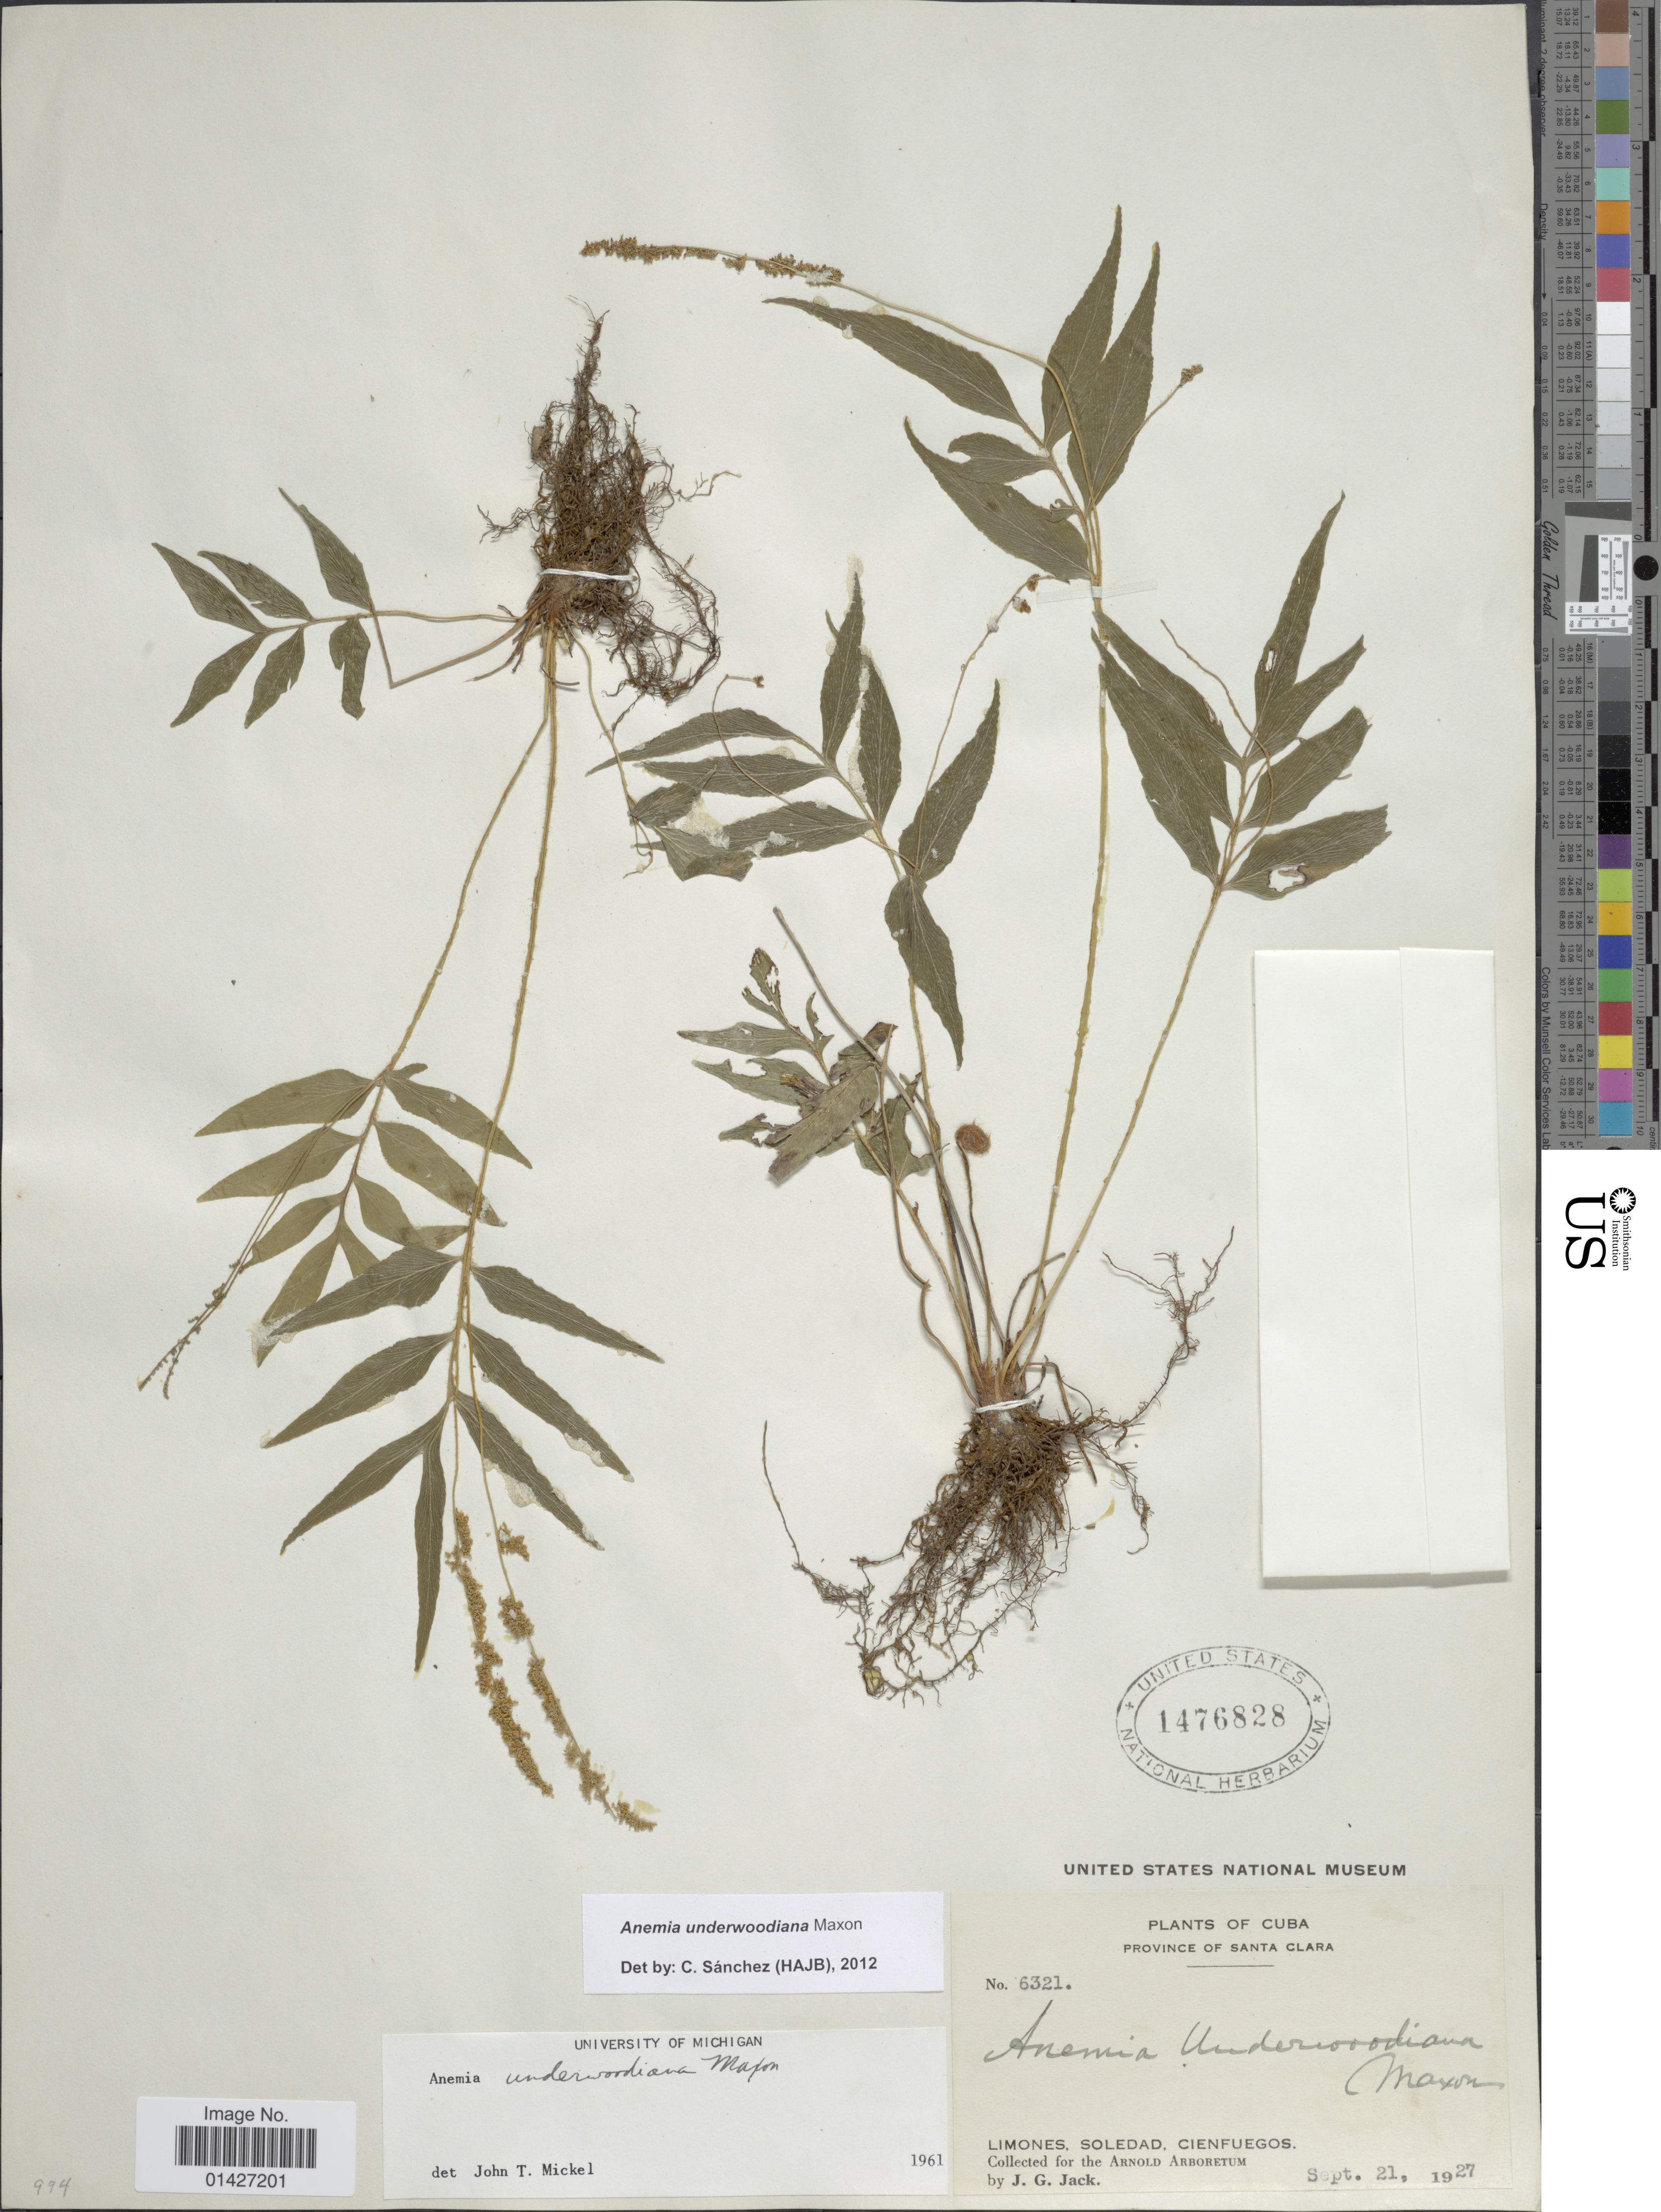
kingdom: Plantae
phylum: Tracheophyta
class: Polypodiopsida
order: Schizaeales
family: Anemiaceae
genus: Anemia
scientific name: Anemia underwoodiana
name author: Maxon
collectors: J. G. Jack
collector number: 6321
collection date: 1927-09-21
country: Cuba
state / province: Las Villas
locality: Province of Santa Clara. Limones, Soledad, Cienfuegos.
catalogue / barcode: US 1476828